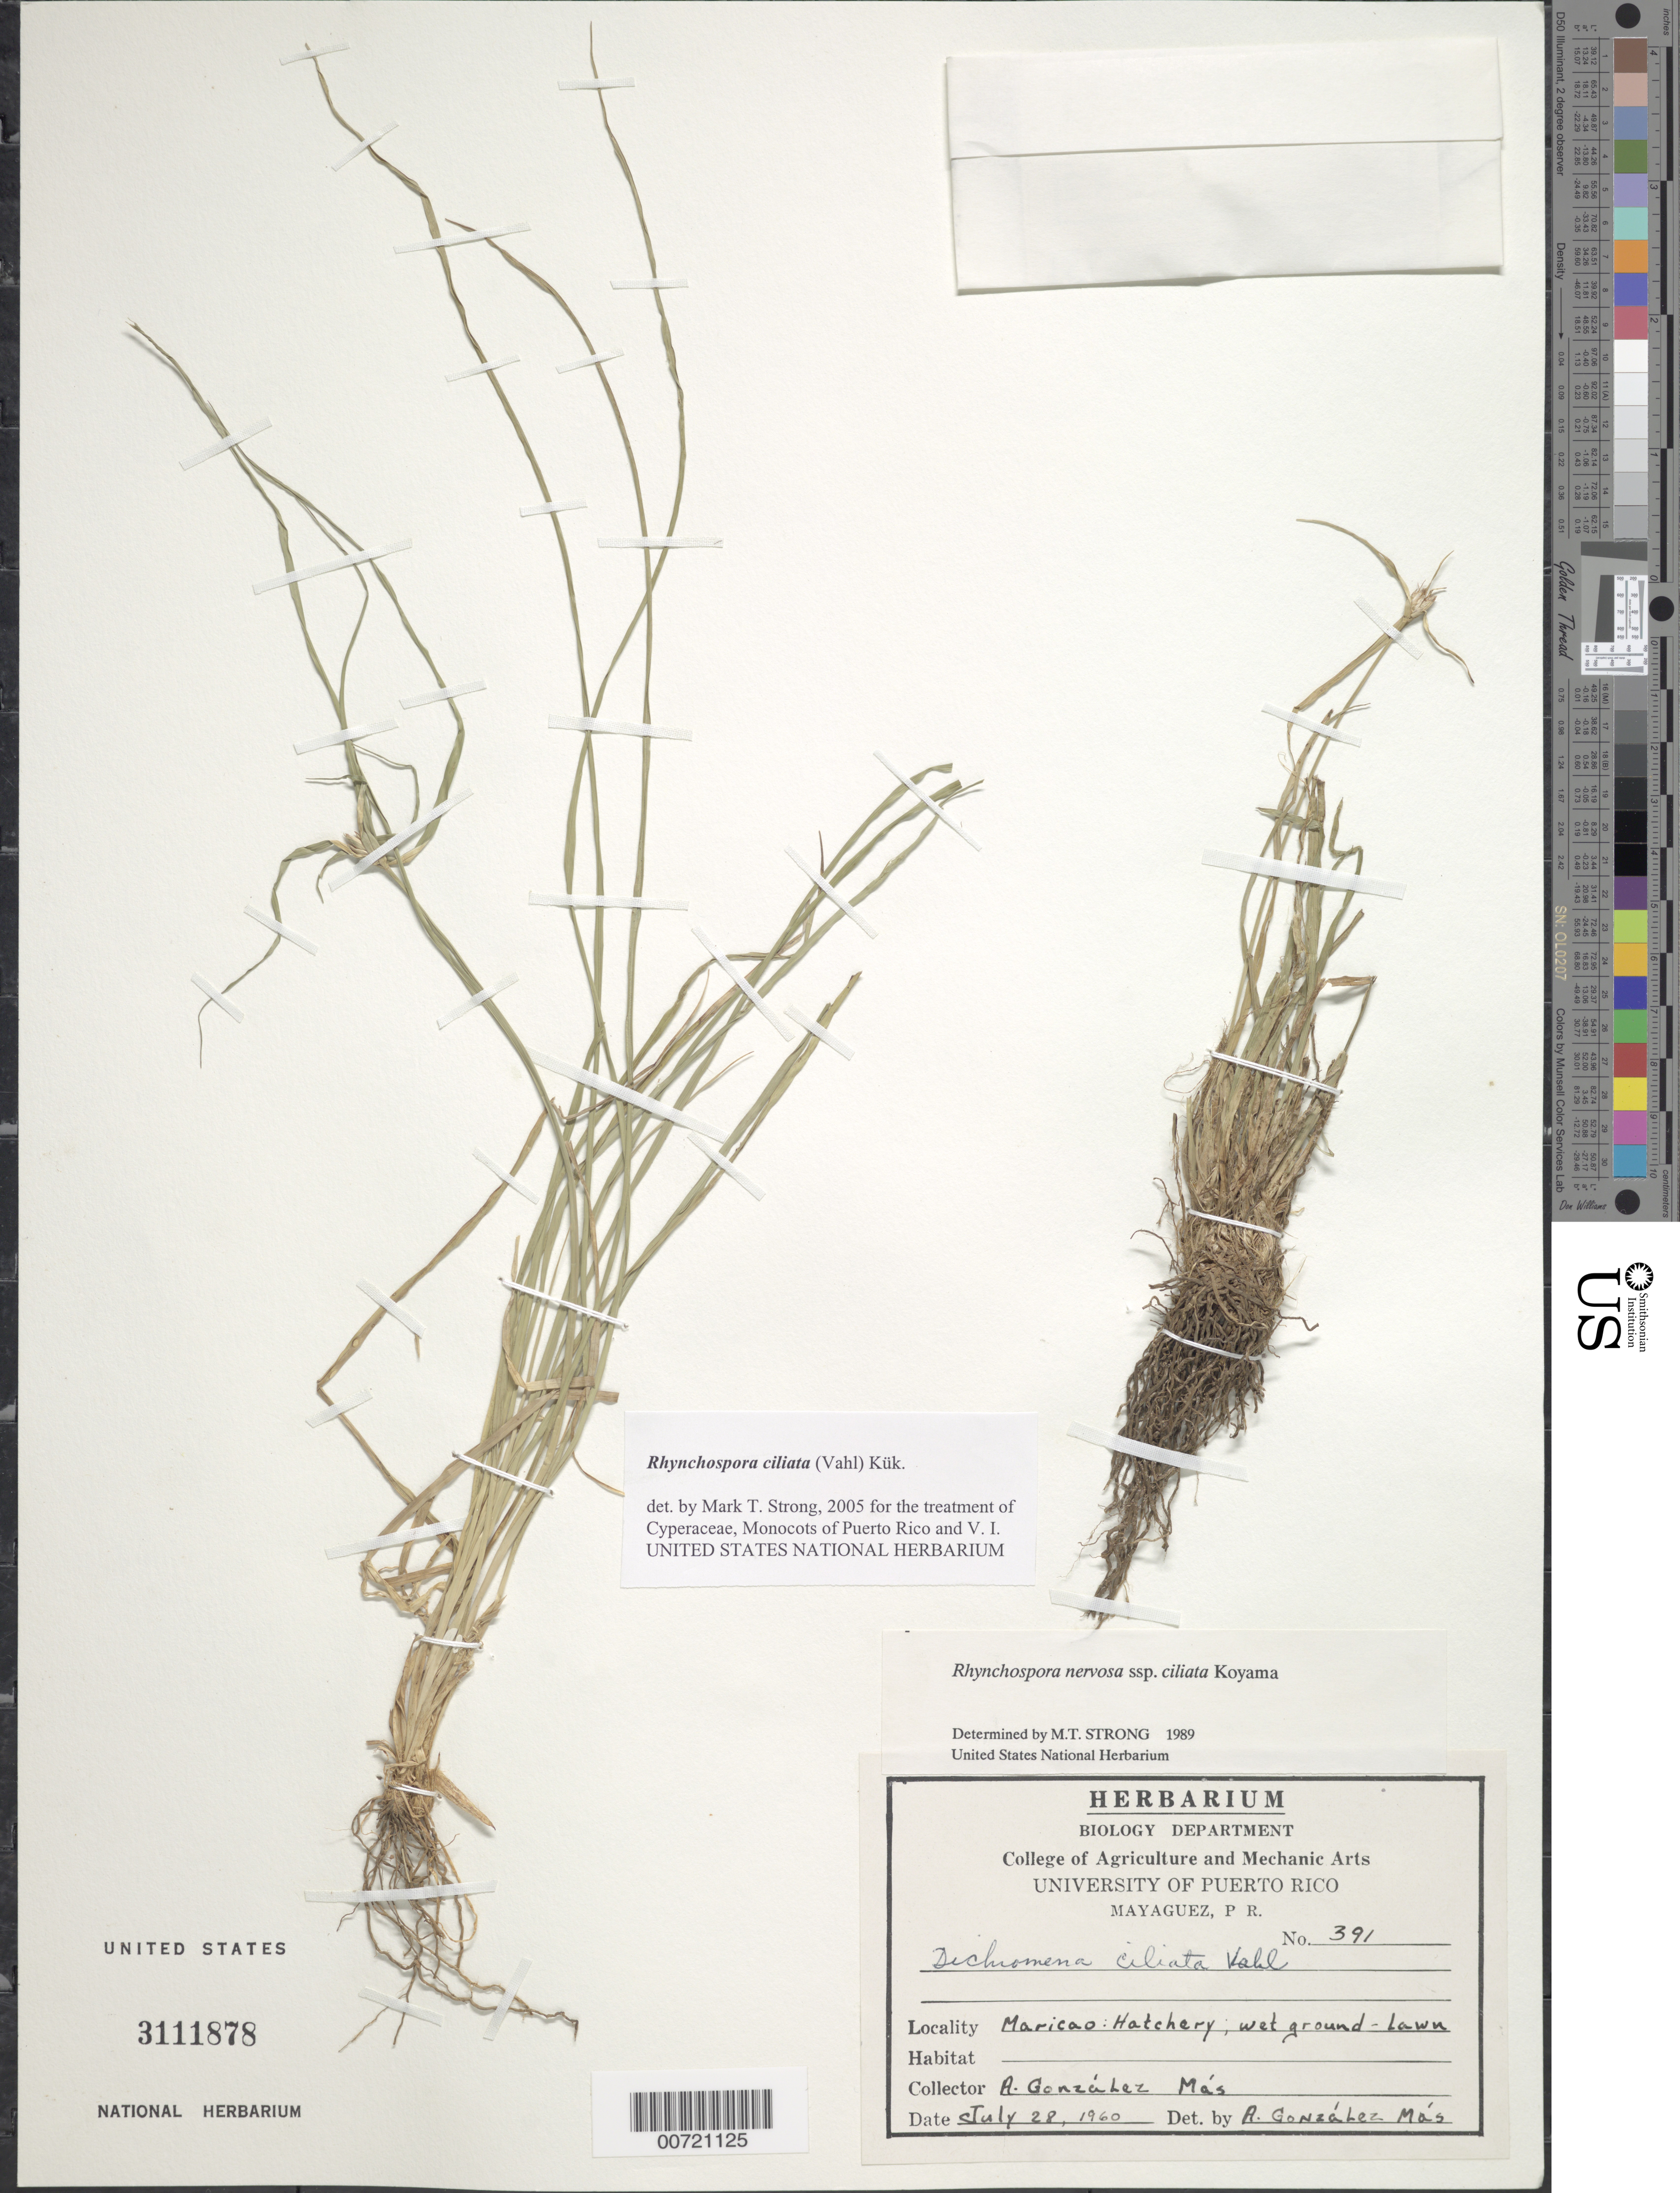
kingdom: Plantae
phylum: Tracheophyta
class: Liliopsida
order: Poales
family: Cyperaceae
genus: Rhynchospora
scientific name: Rhynchospora ciliata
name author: (G. Mey.) Kük.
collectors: A. González Más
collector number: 391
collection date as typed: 28 Jul 1960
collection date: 1960-07-28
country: Puerto Rico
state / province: Maricao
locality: Maricao, Hatchery.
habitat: Wet ground, on lawn.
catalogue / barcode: US 3111878